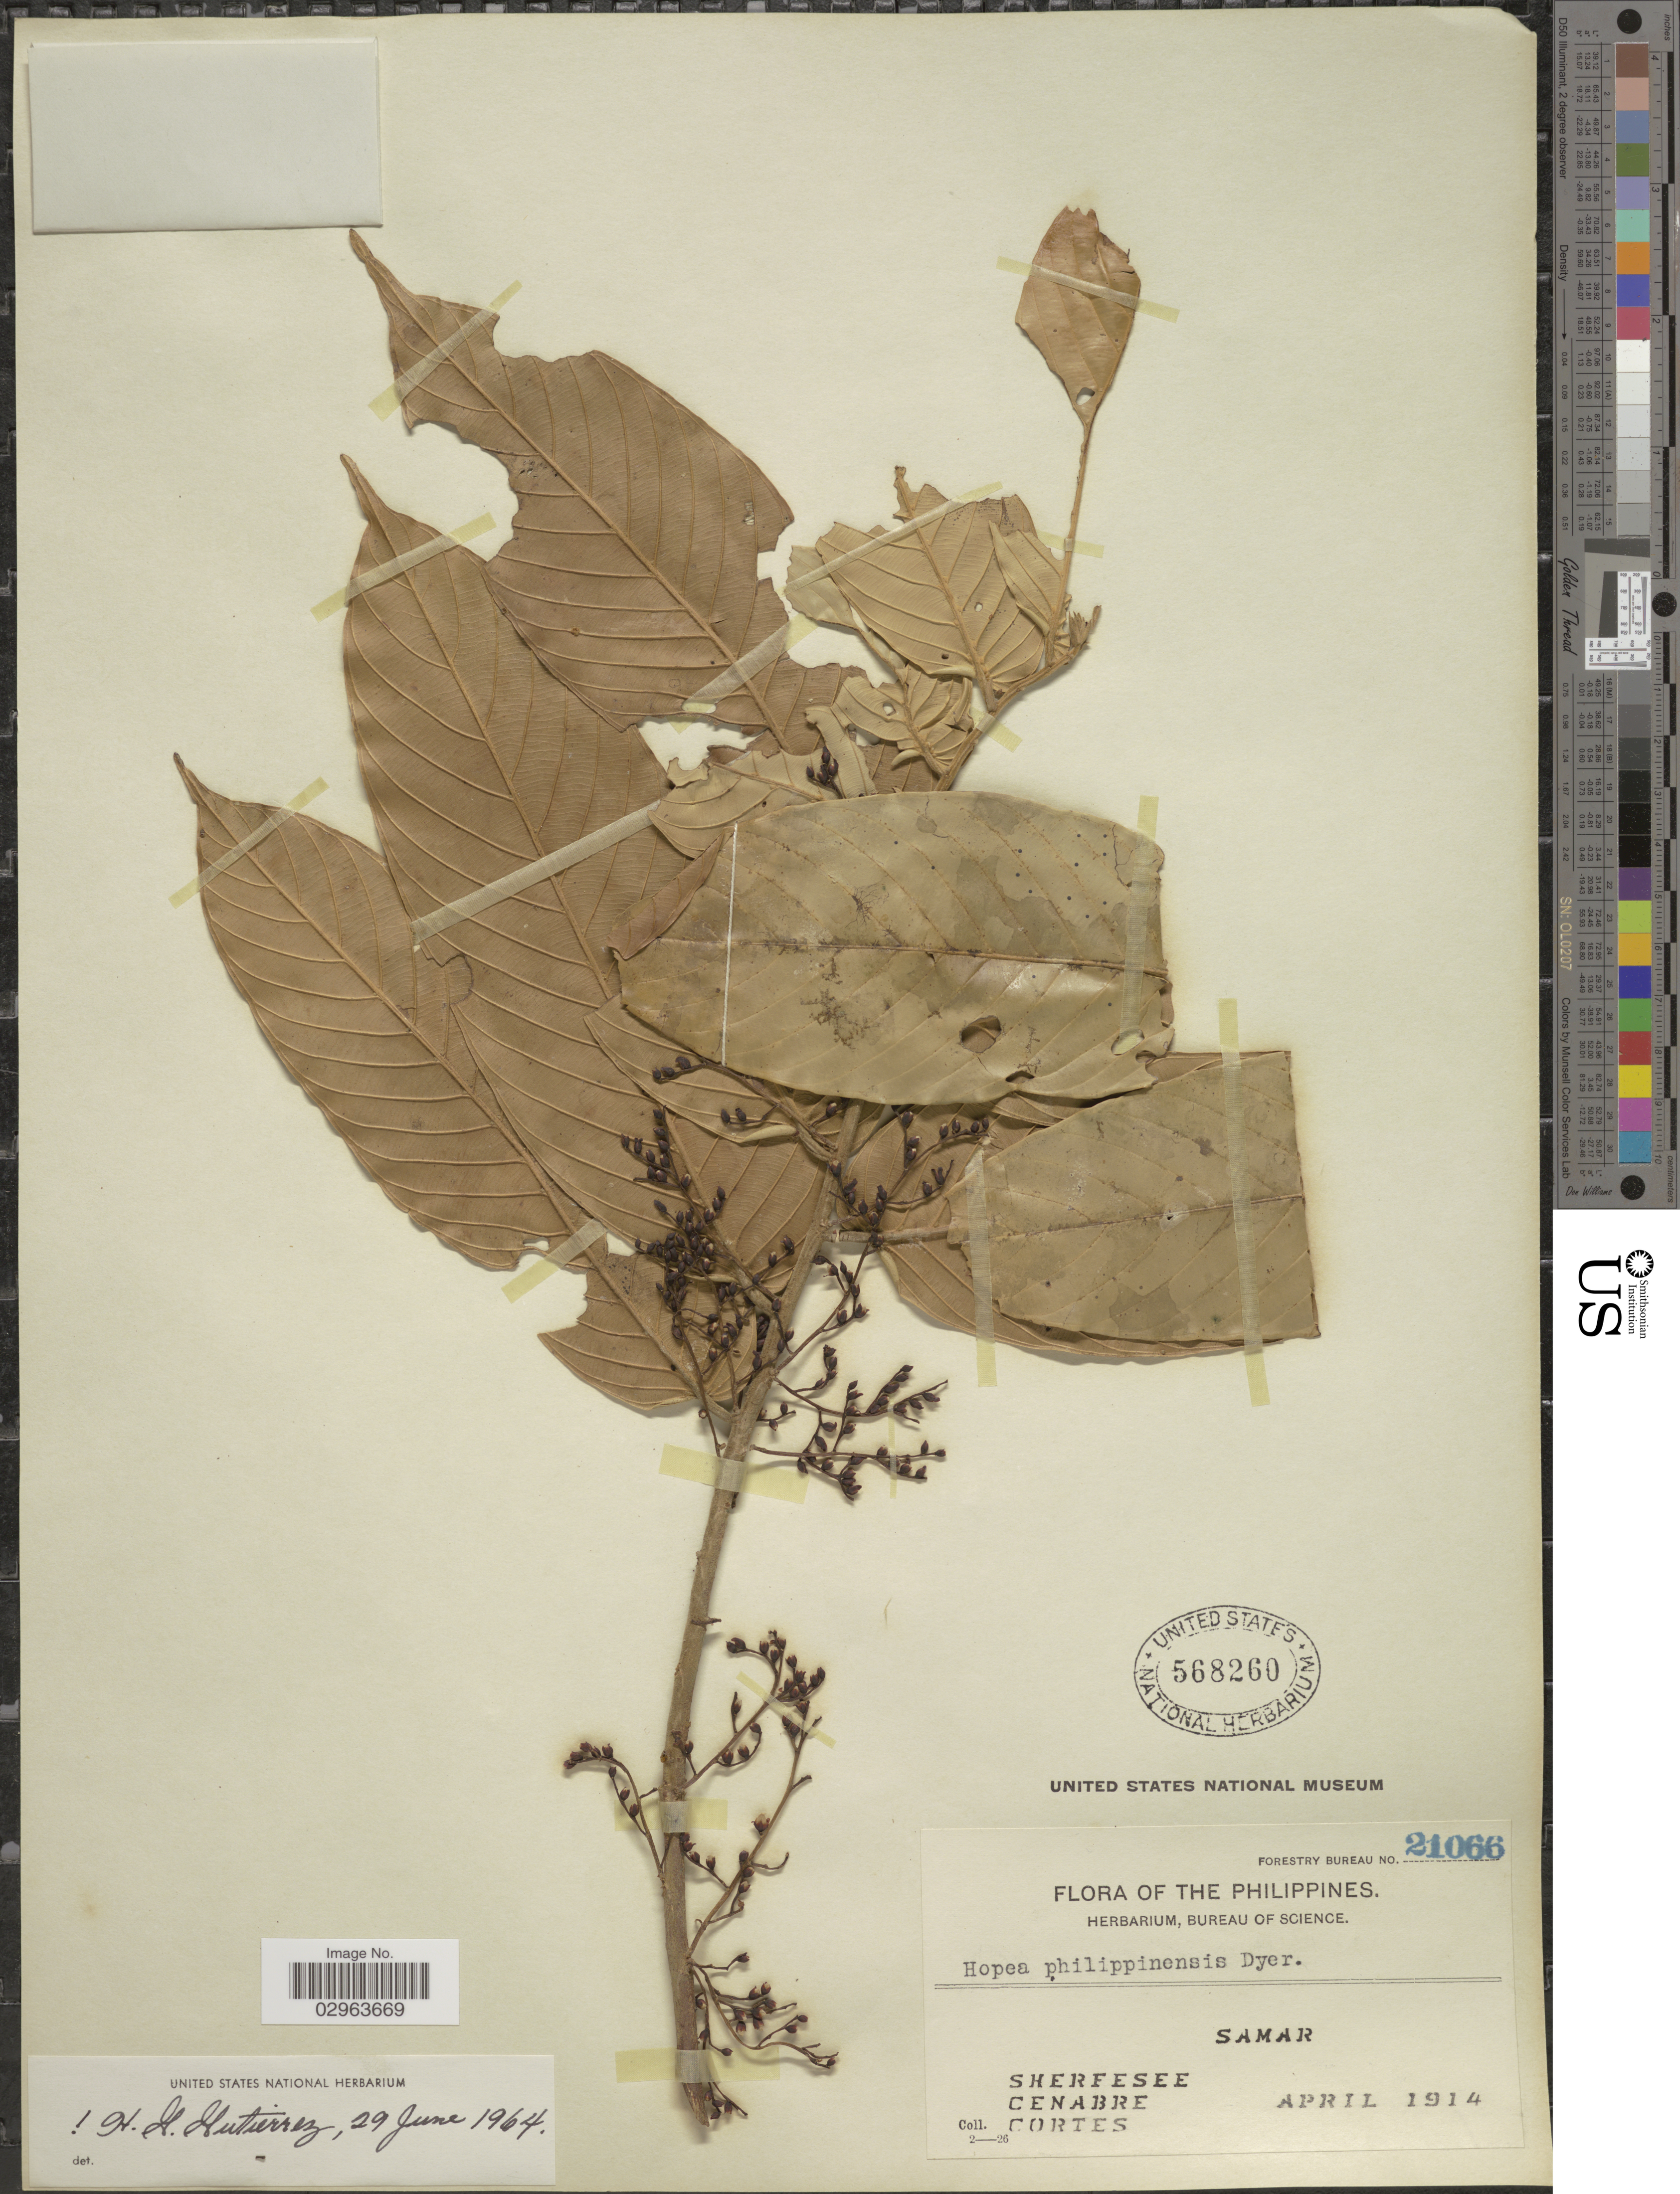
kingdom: Plantae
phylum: Tracheophyta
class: Magnoliopsida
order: Malvales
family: Dipterocarpaceae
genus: Hopea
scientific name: Hopea philippinensis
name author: Dyer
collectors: -. Sherfesee, -. Cenabre & Cortes, --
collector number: Forestry Bureau 21066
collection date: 1914-04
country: Philippines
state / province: Eastern Visayas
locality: Samar.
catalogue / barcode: US 568260